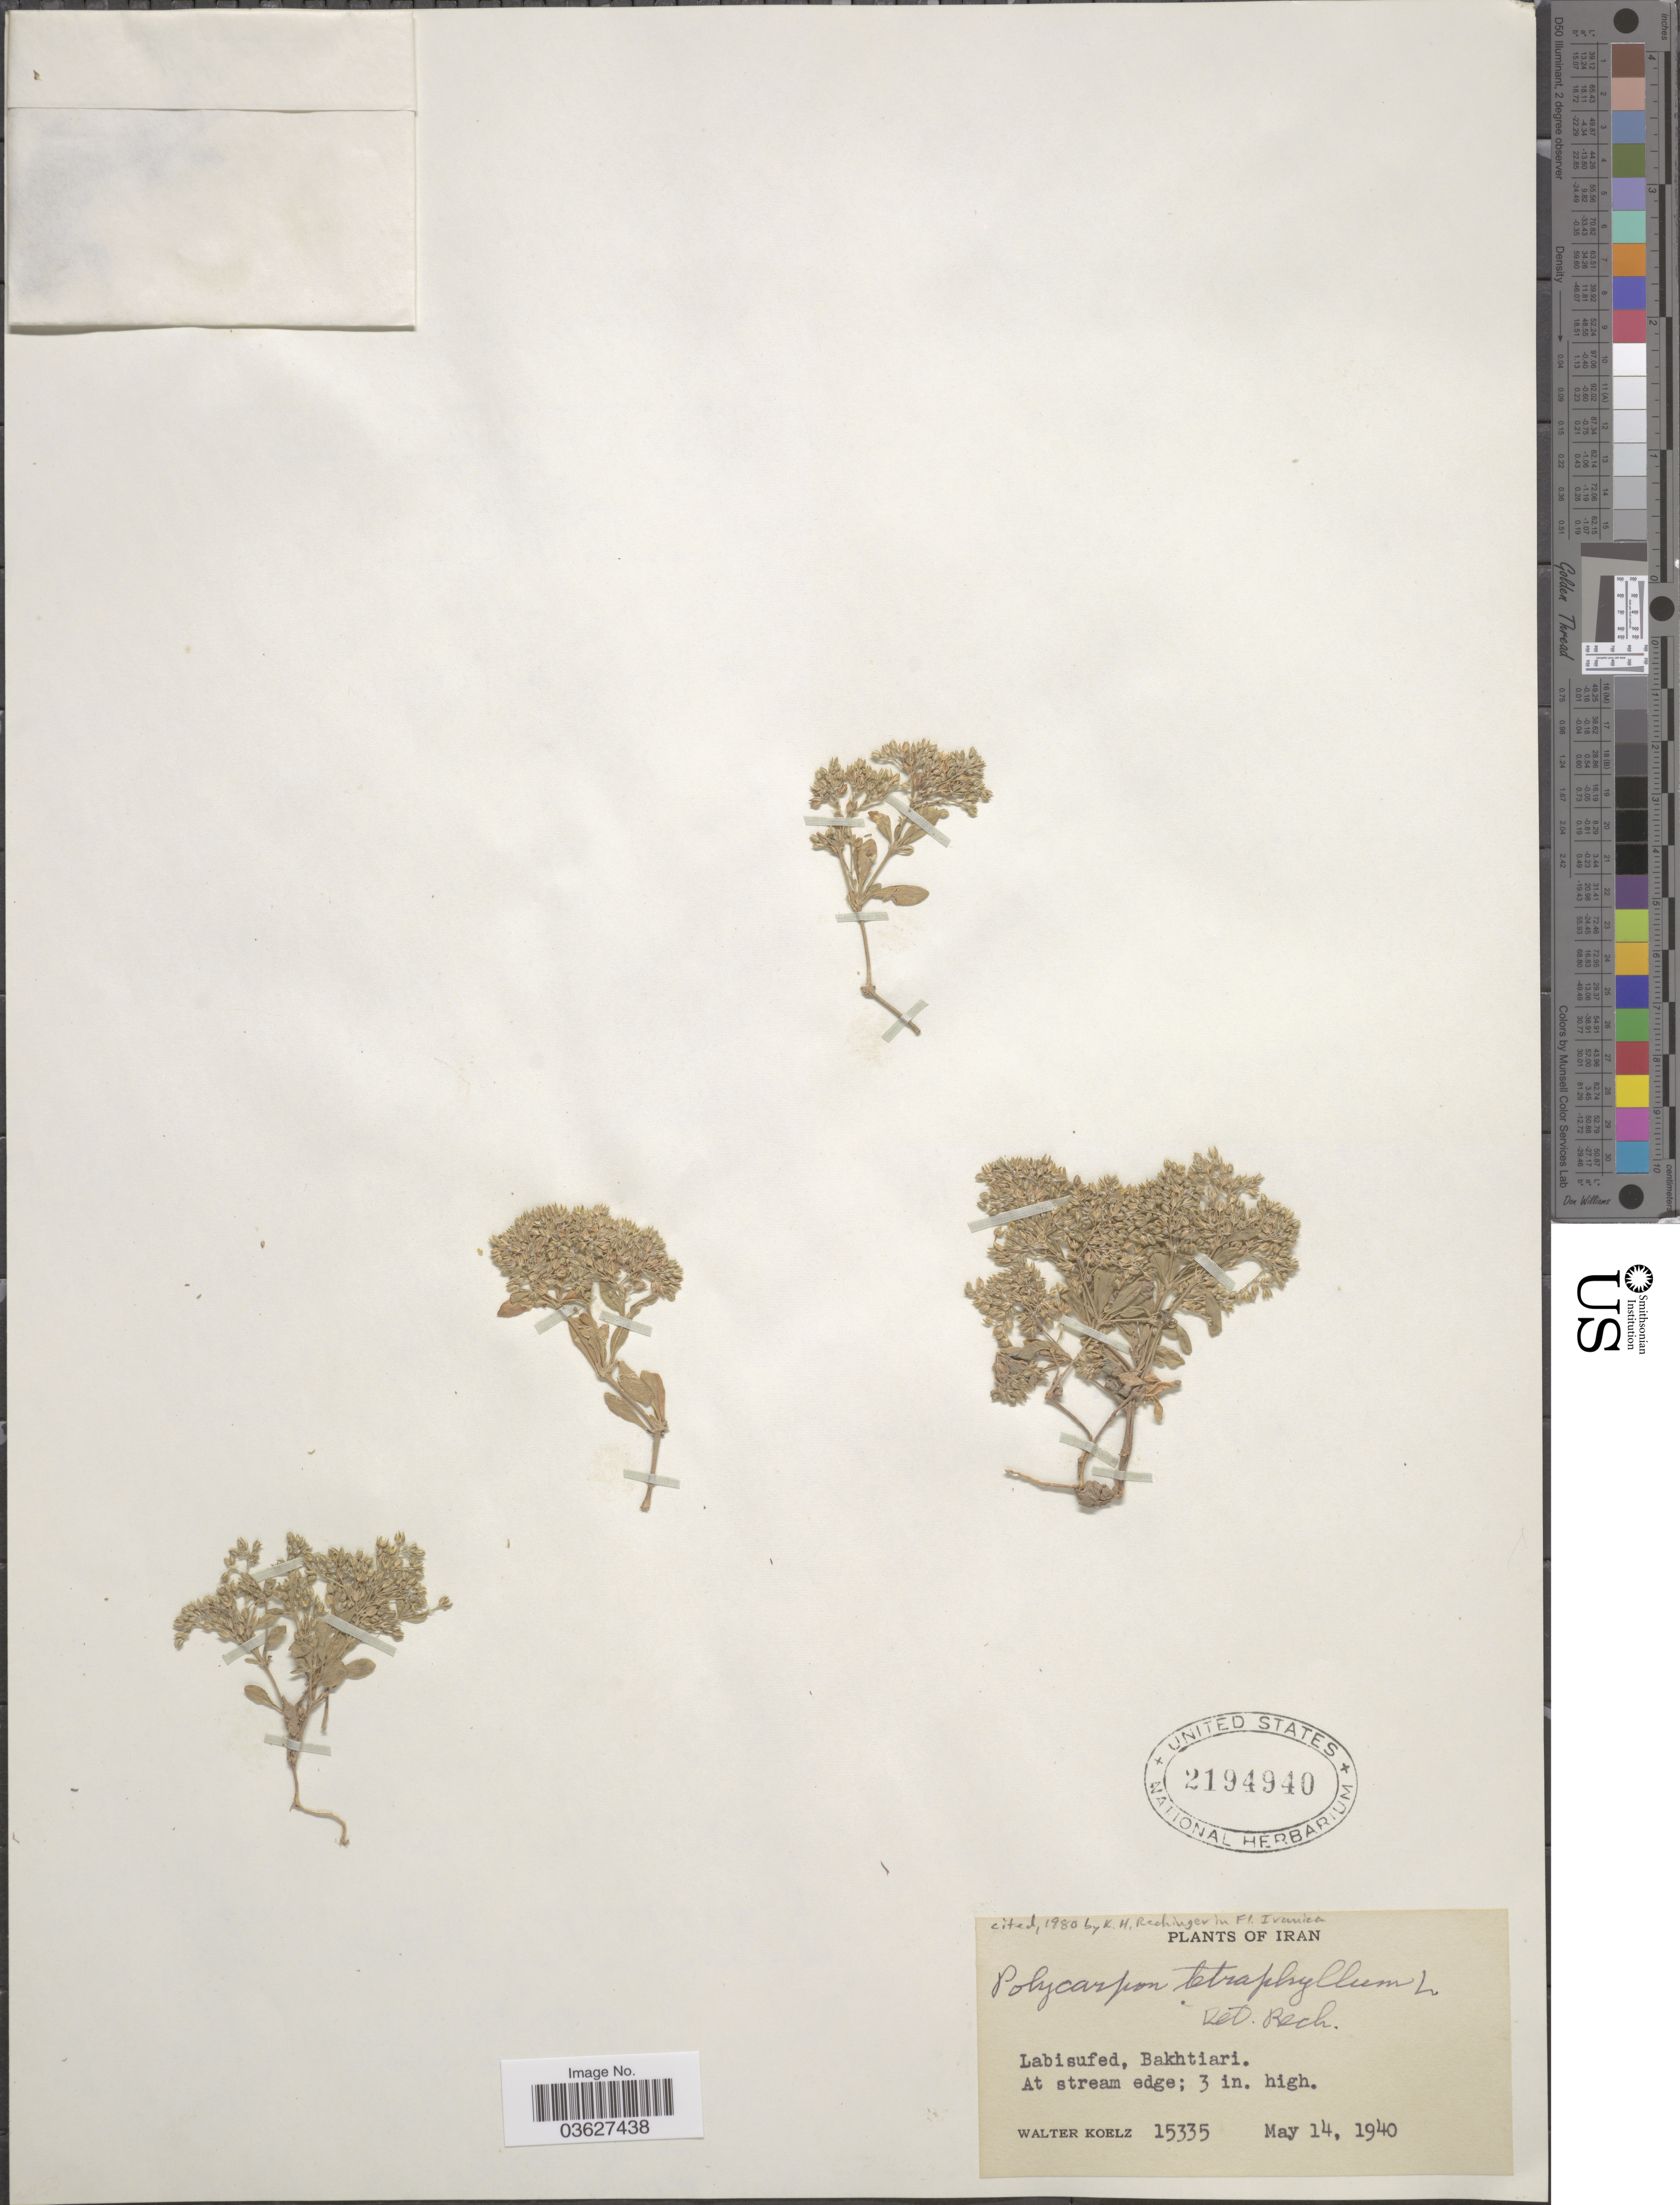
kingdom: Plantae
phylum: Tracheophyta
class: Magnoliopsida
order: Caryophyllales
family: Caryophyllaceae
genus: Polycarpon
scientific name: Polycarpon tetraphyllum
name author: (L.) L.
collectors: W. N. Koelz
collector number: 15335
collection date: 1940-05-14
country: Iran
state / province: Chahar Mahaal and Bakhtiari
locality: Labisufed, Bakhtiari.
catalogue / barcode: US 2194940